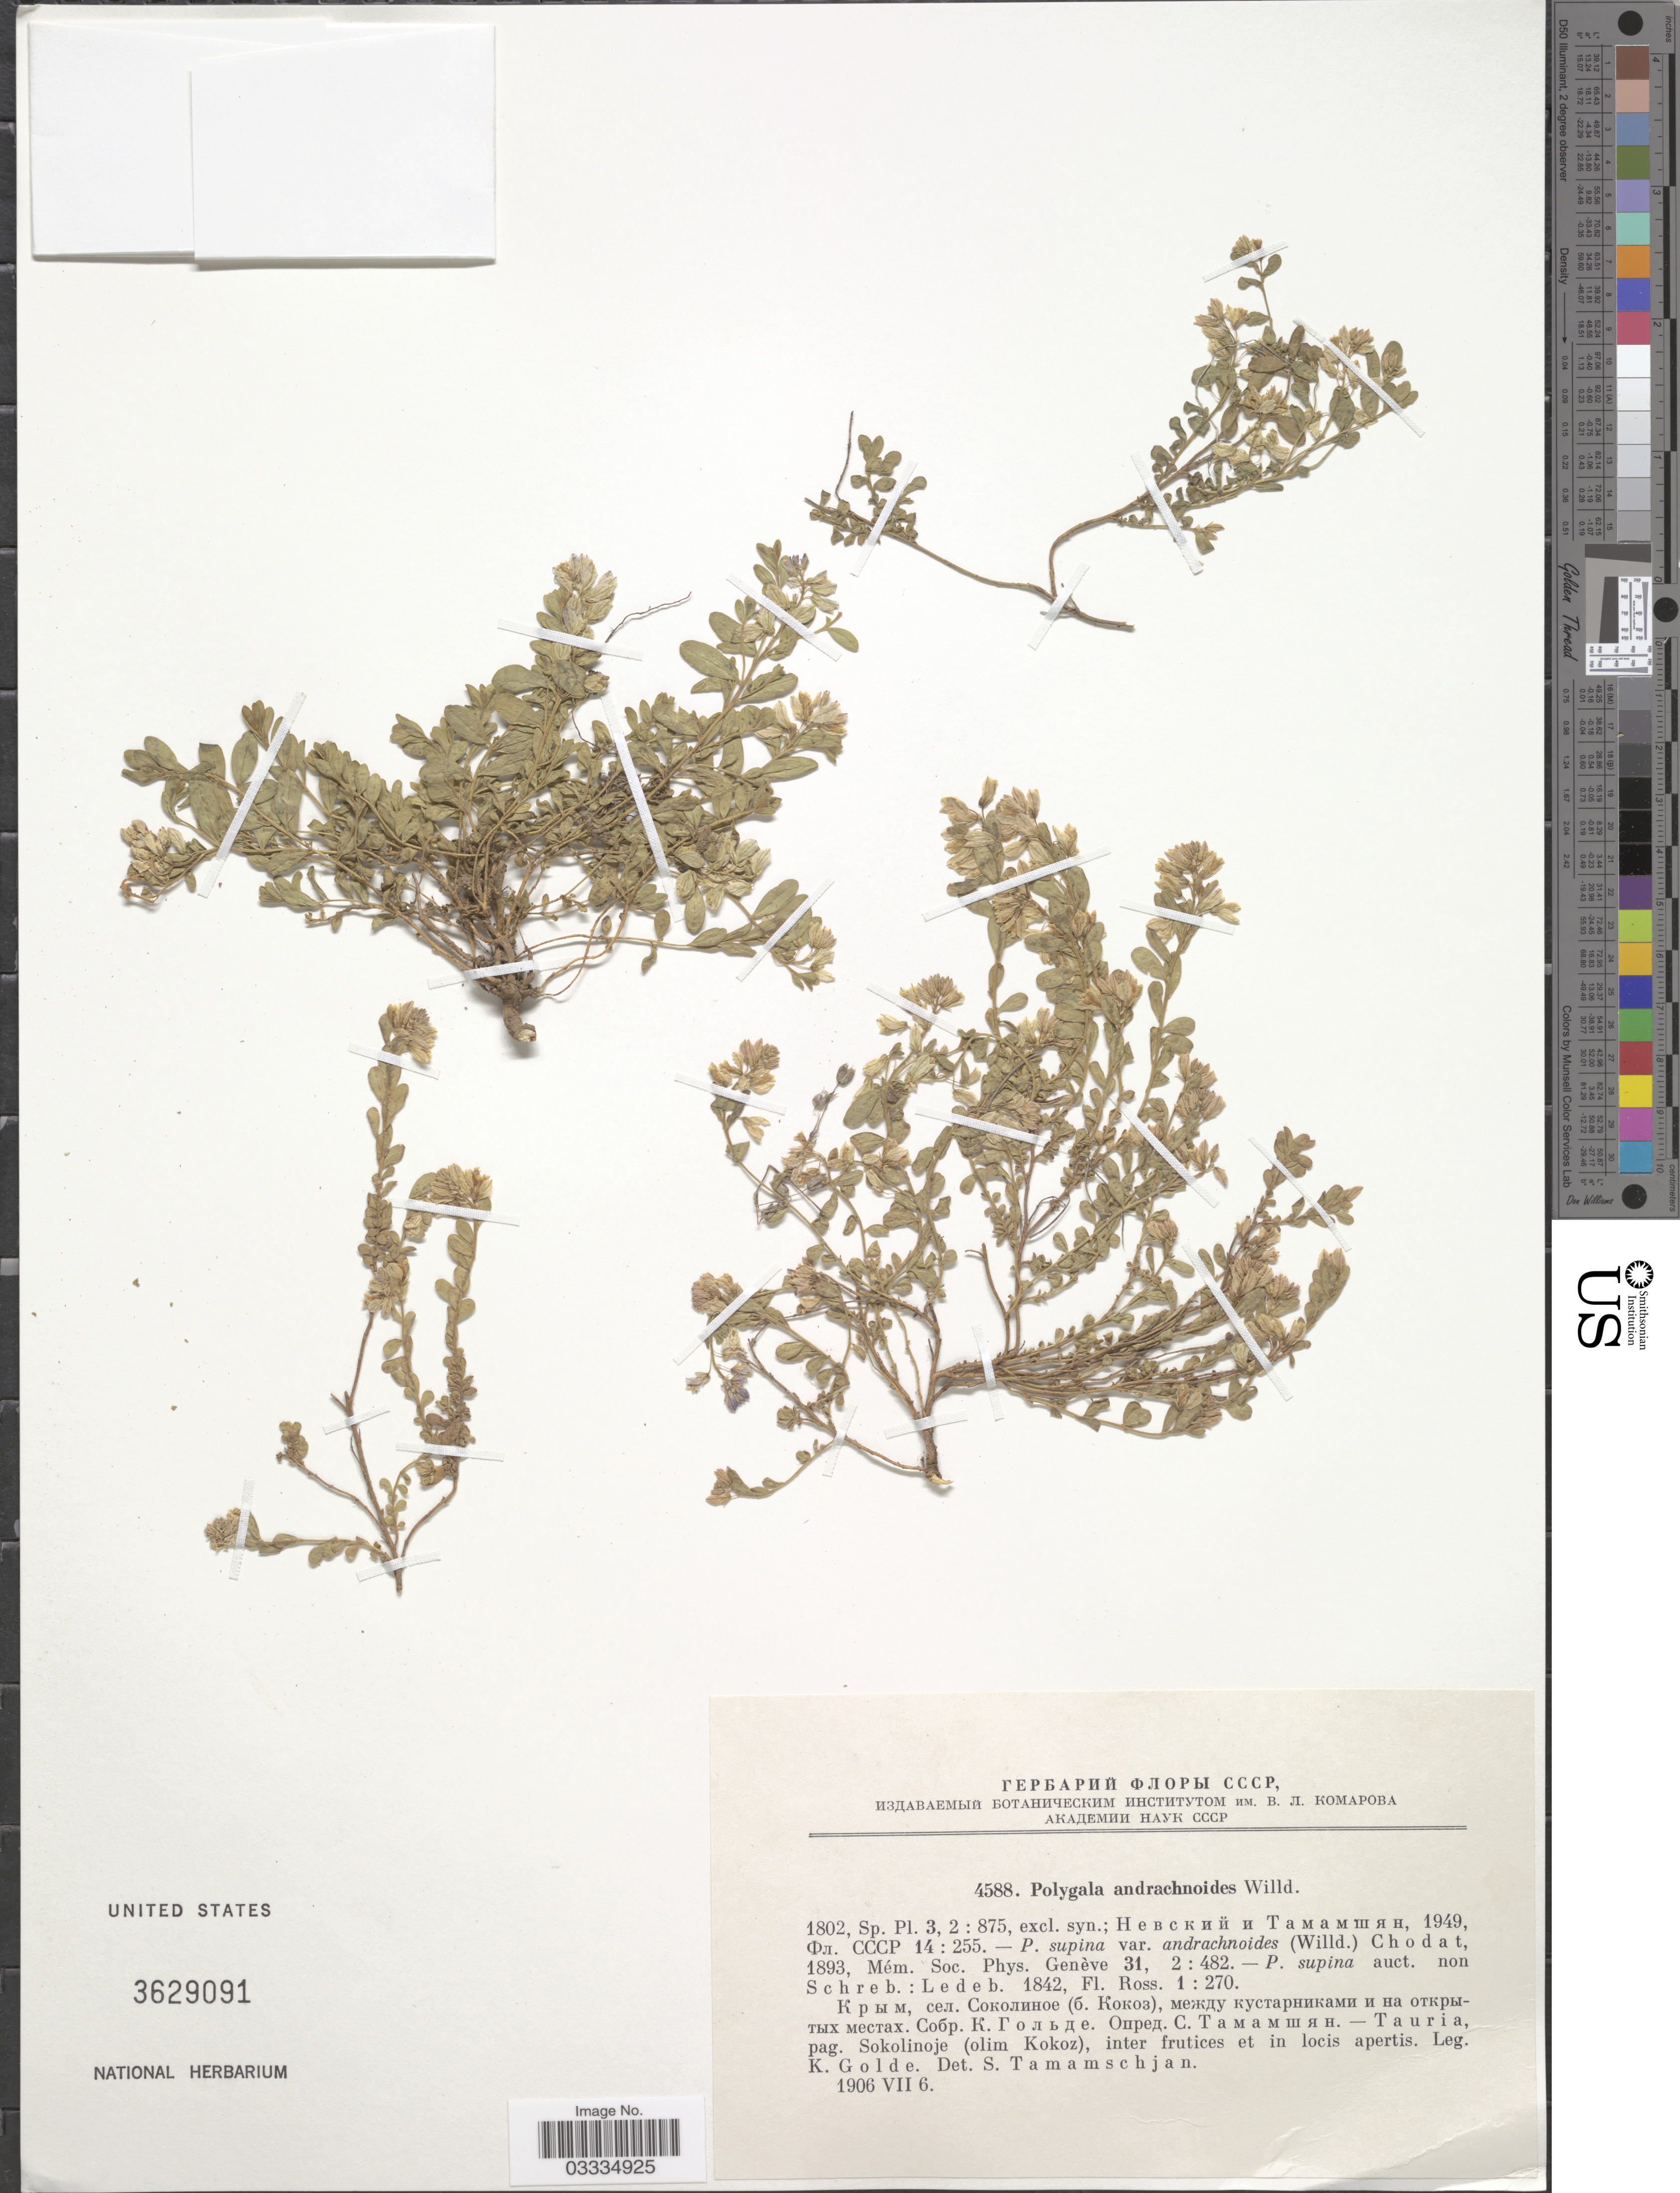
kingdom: Plantae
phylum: Tracheophyta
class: Magnoliopsida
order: Fabales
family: Polygalaceae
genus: Polygala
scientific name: Polygala andrachnoides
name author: Willd.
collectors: K. Golde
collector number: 4588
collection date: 1906-07-06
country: Ukraine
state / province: Crimea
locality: Tauria, pag. Sokolinoje (olim Kokoz), inter frutices et in locis apertis.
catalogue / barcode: US 3629091